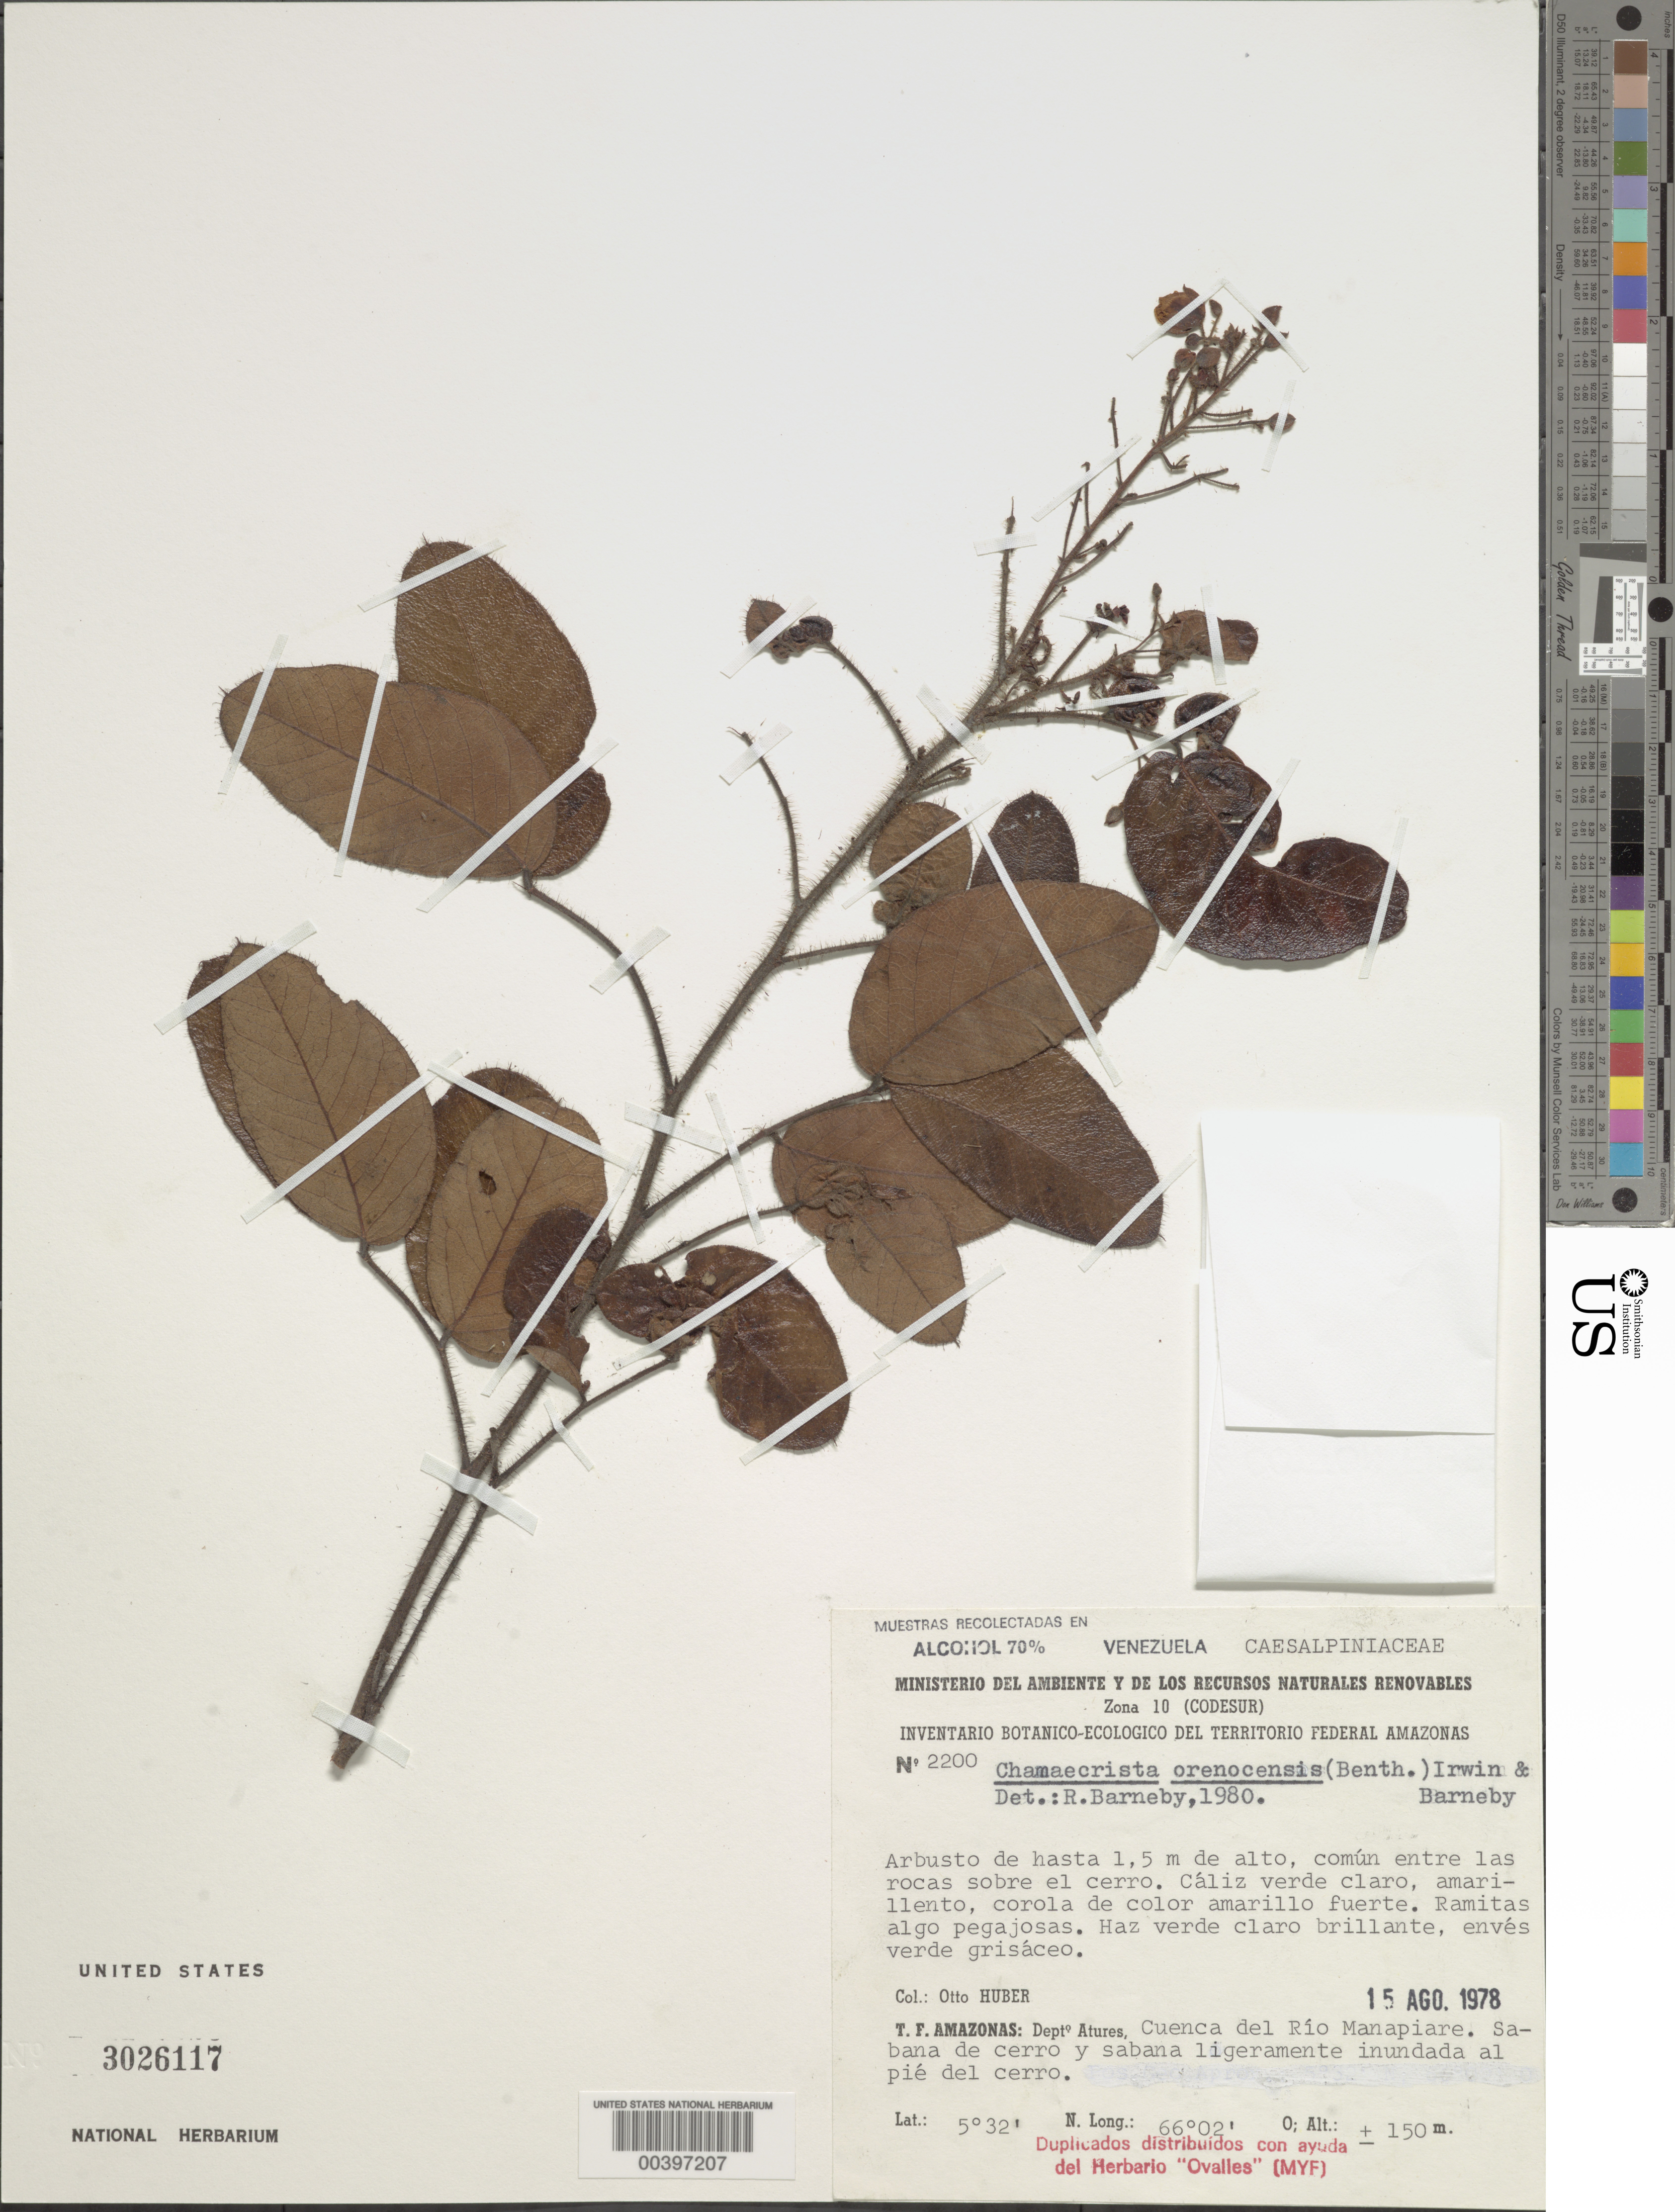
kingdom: Plantae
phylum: Tracheophyta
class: Magnoliopsida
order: Fabales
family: Fabaceae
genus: Chamaecrista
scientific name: Chamaecrista orenocensis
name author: (Spruce ex Benth.) H.S. Irwin & Barneby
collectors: O. Huber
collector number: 2200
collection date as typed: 15 Aug 1978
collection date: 1978-08-15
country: Venezuela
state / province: Amazonas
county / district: Atures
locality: Cuenca del rio manapiare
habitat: Sabana de cerro y sabana ligeramente inundada al pie del cerro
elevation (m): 150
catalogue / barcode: US 3026117